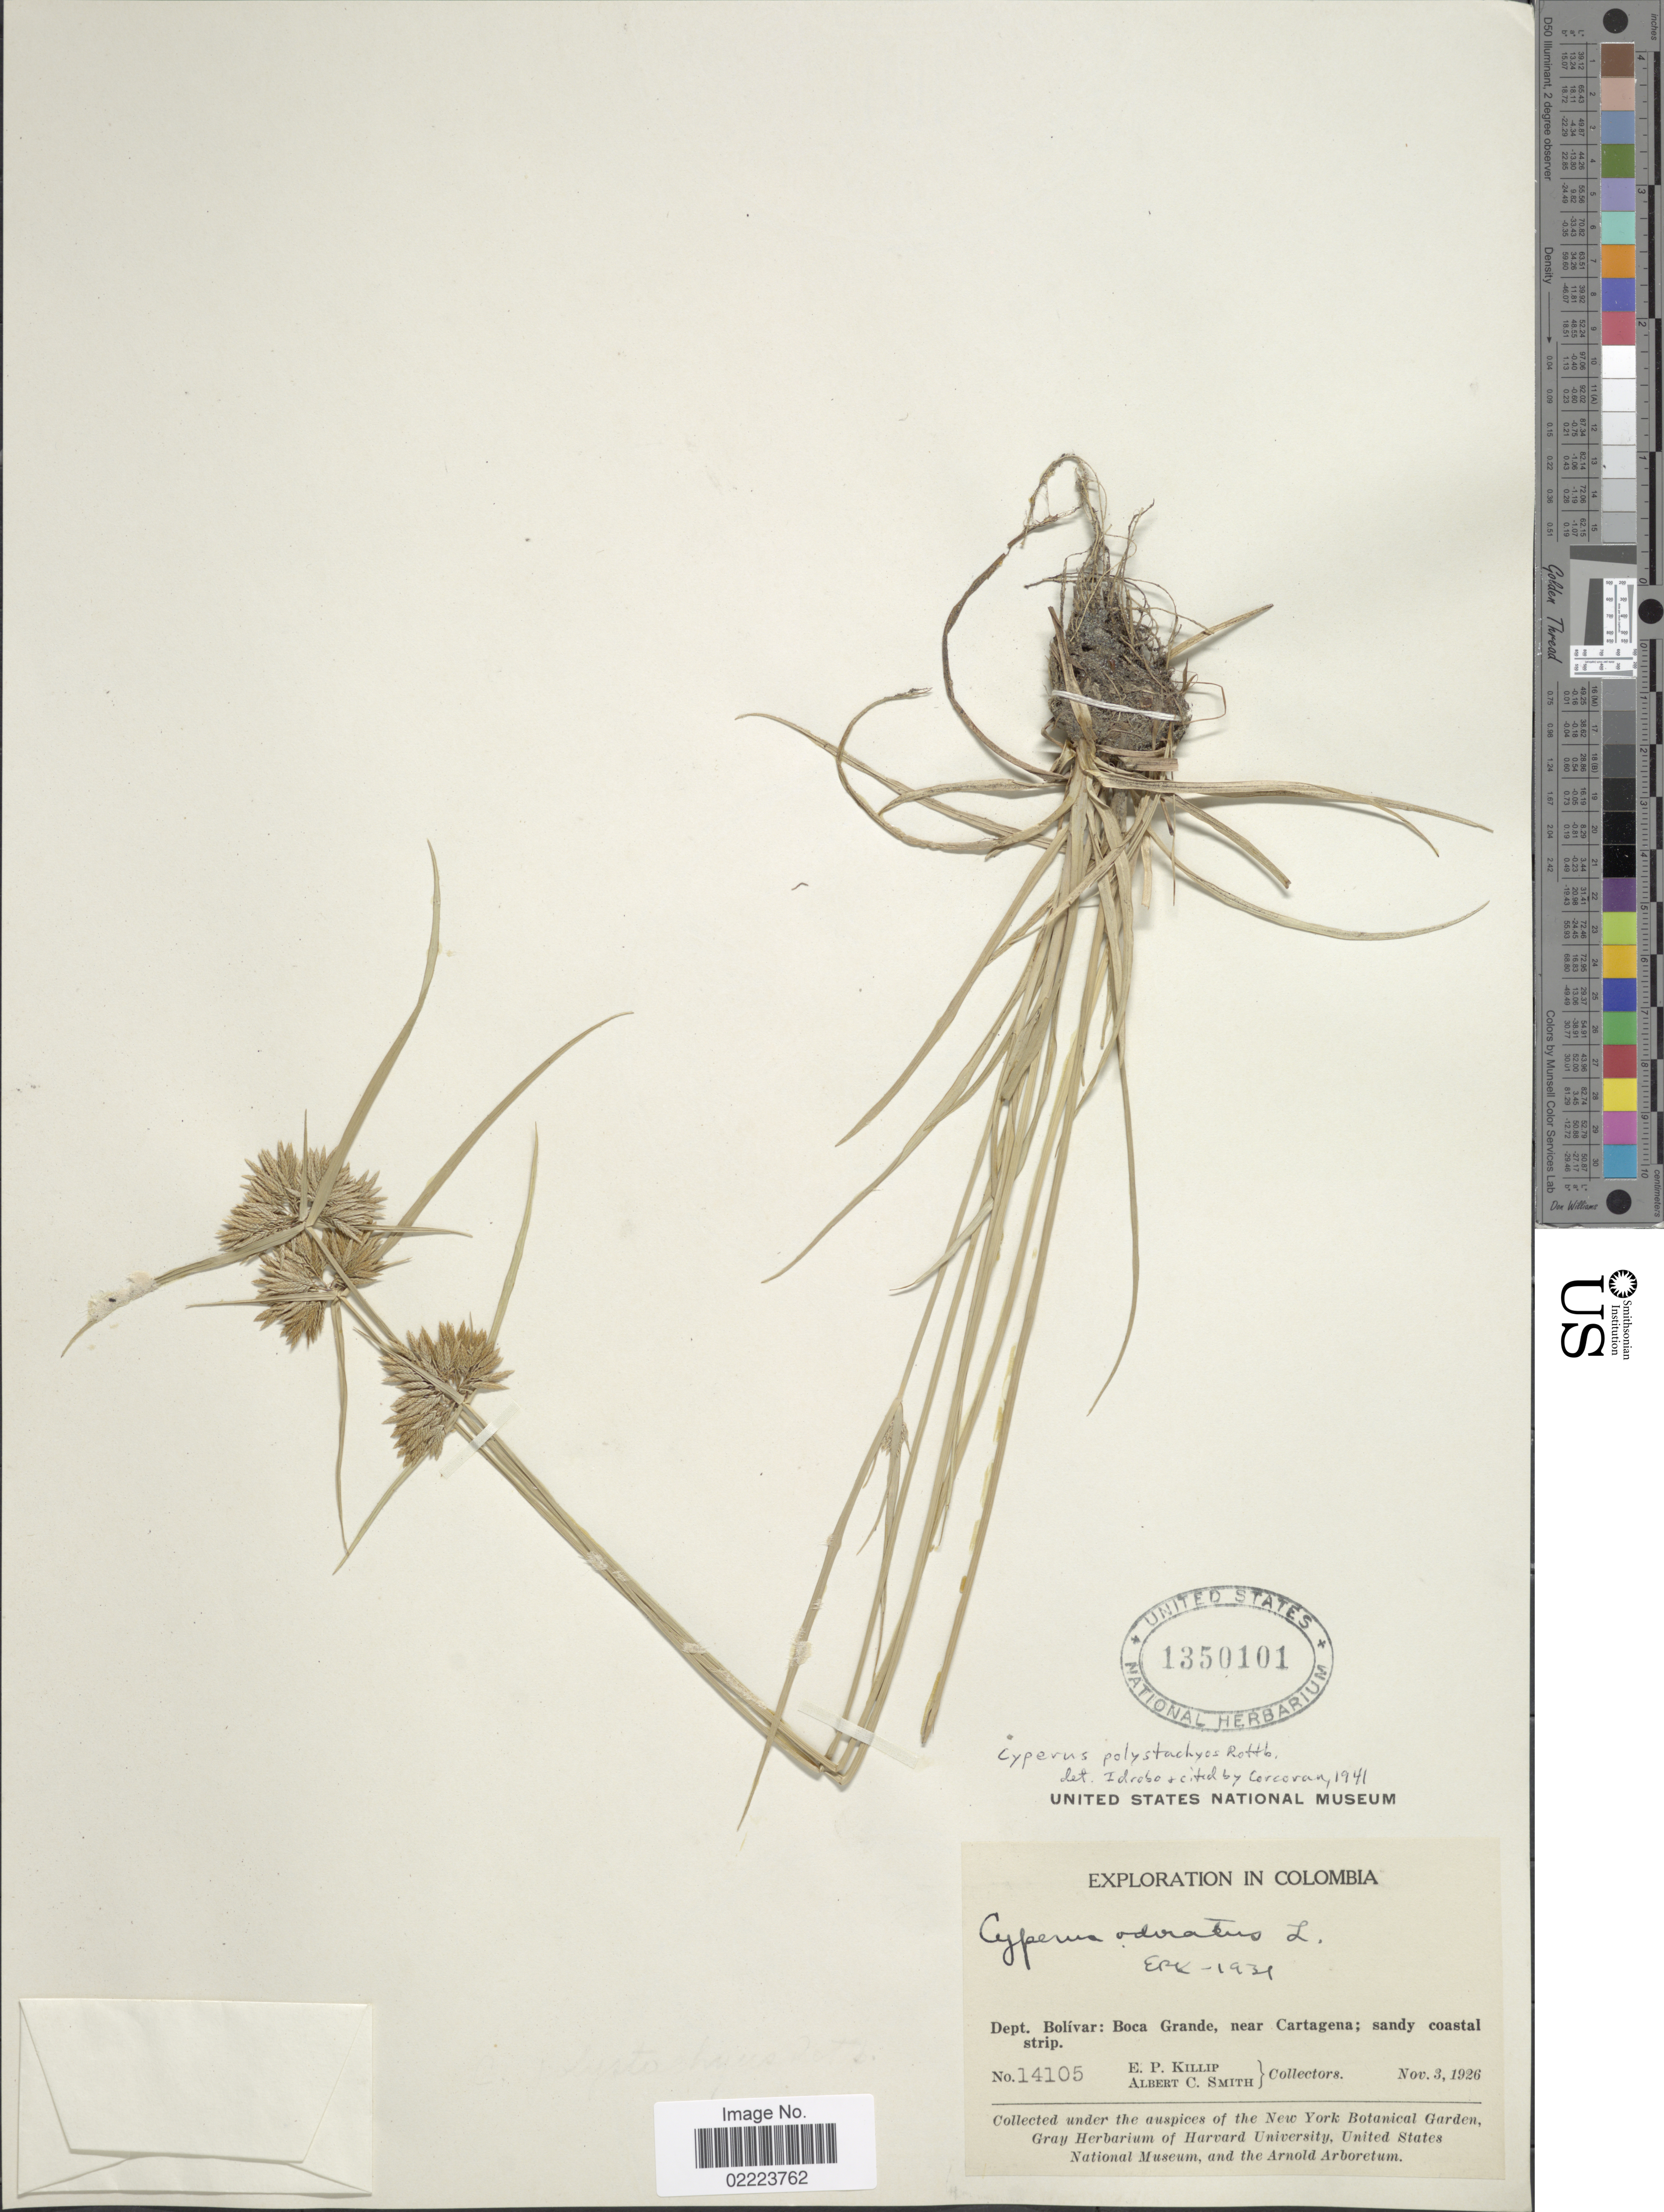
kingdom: Plantae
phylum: Tracheophyta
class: Liliopsida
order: Poales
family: Cyperaceae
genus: Cyperus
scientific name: Cyperus polystachyos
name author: Rottb.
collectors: E. P. Killip & A. C. Smith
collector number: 14105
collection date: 1926-11-03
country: Colombia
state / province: Bolívar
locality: Boca Grande, near Cartagena; sandy coastal strip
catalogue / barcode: US 1350101